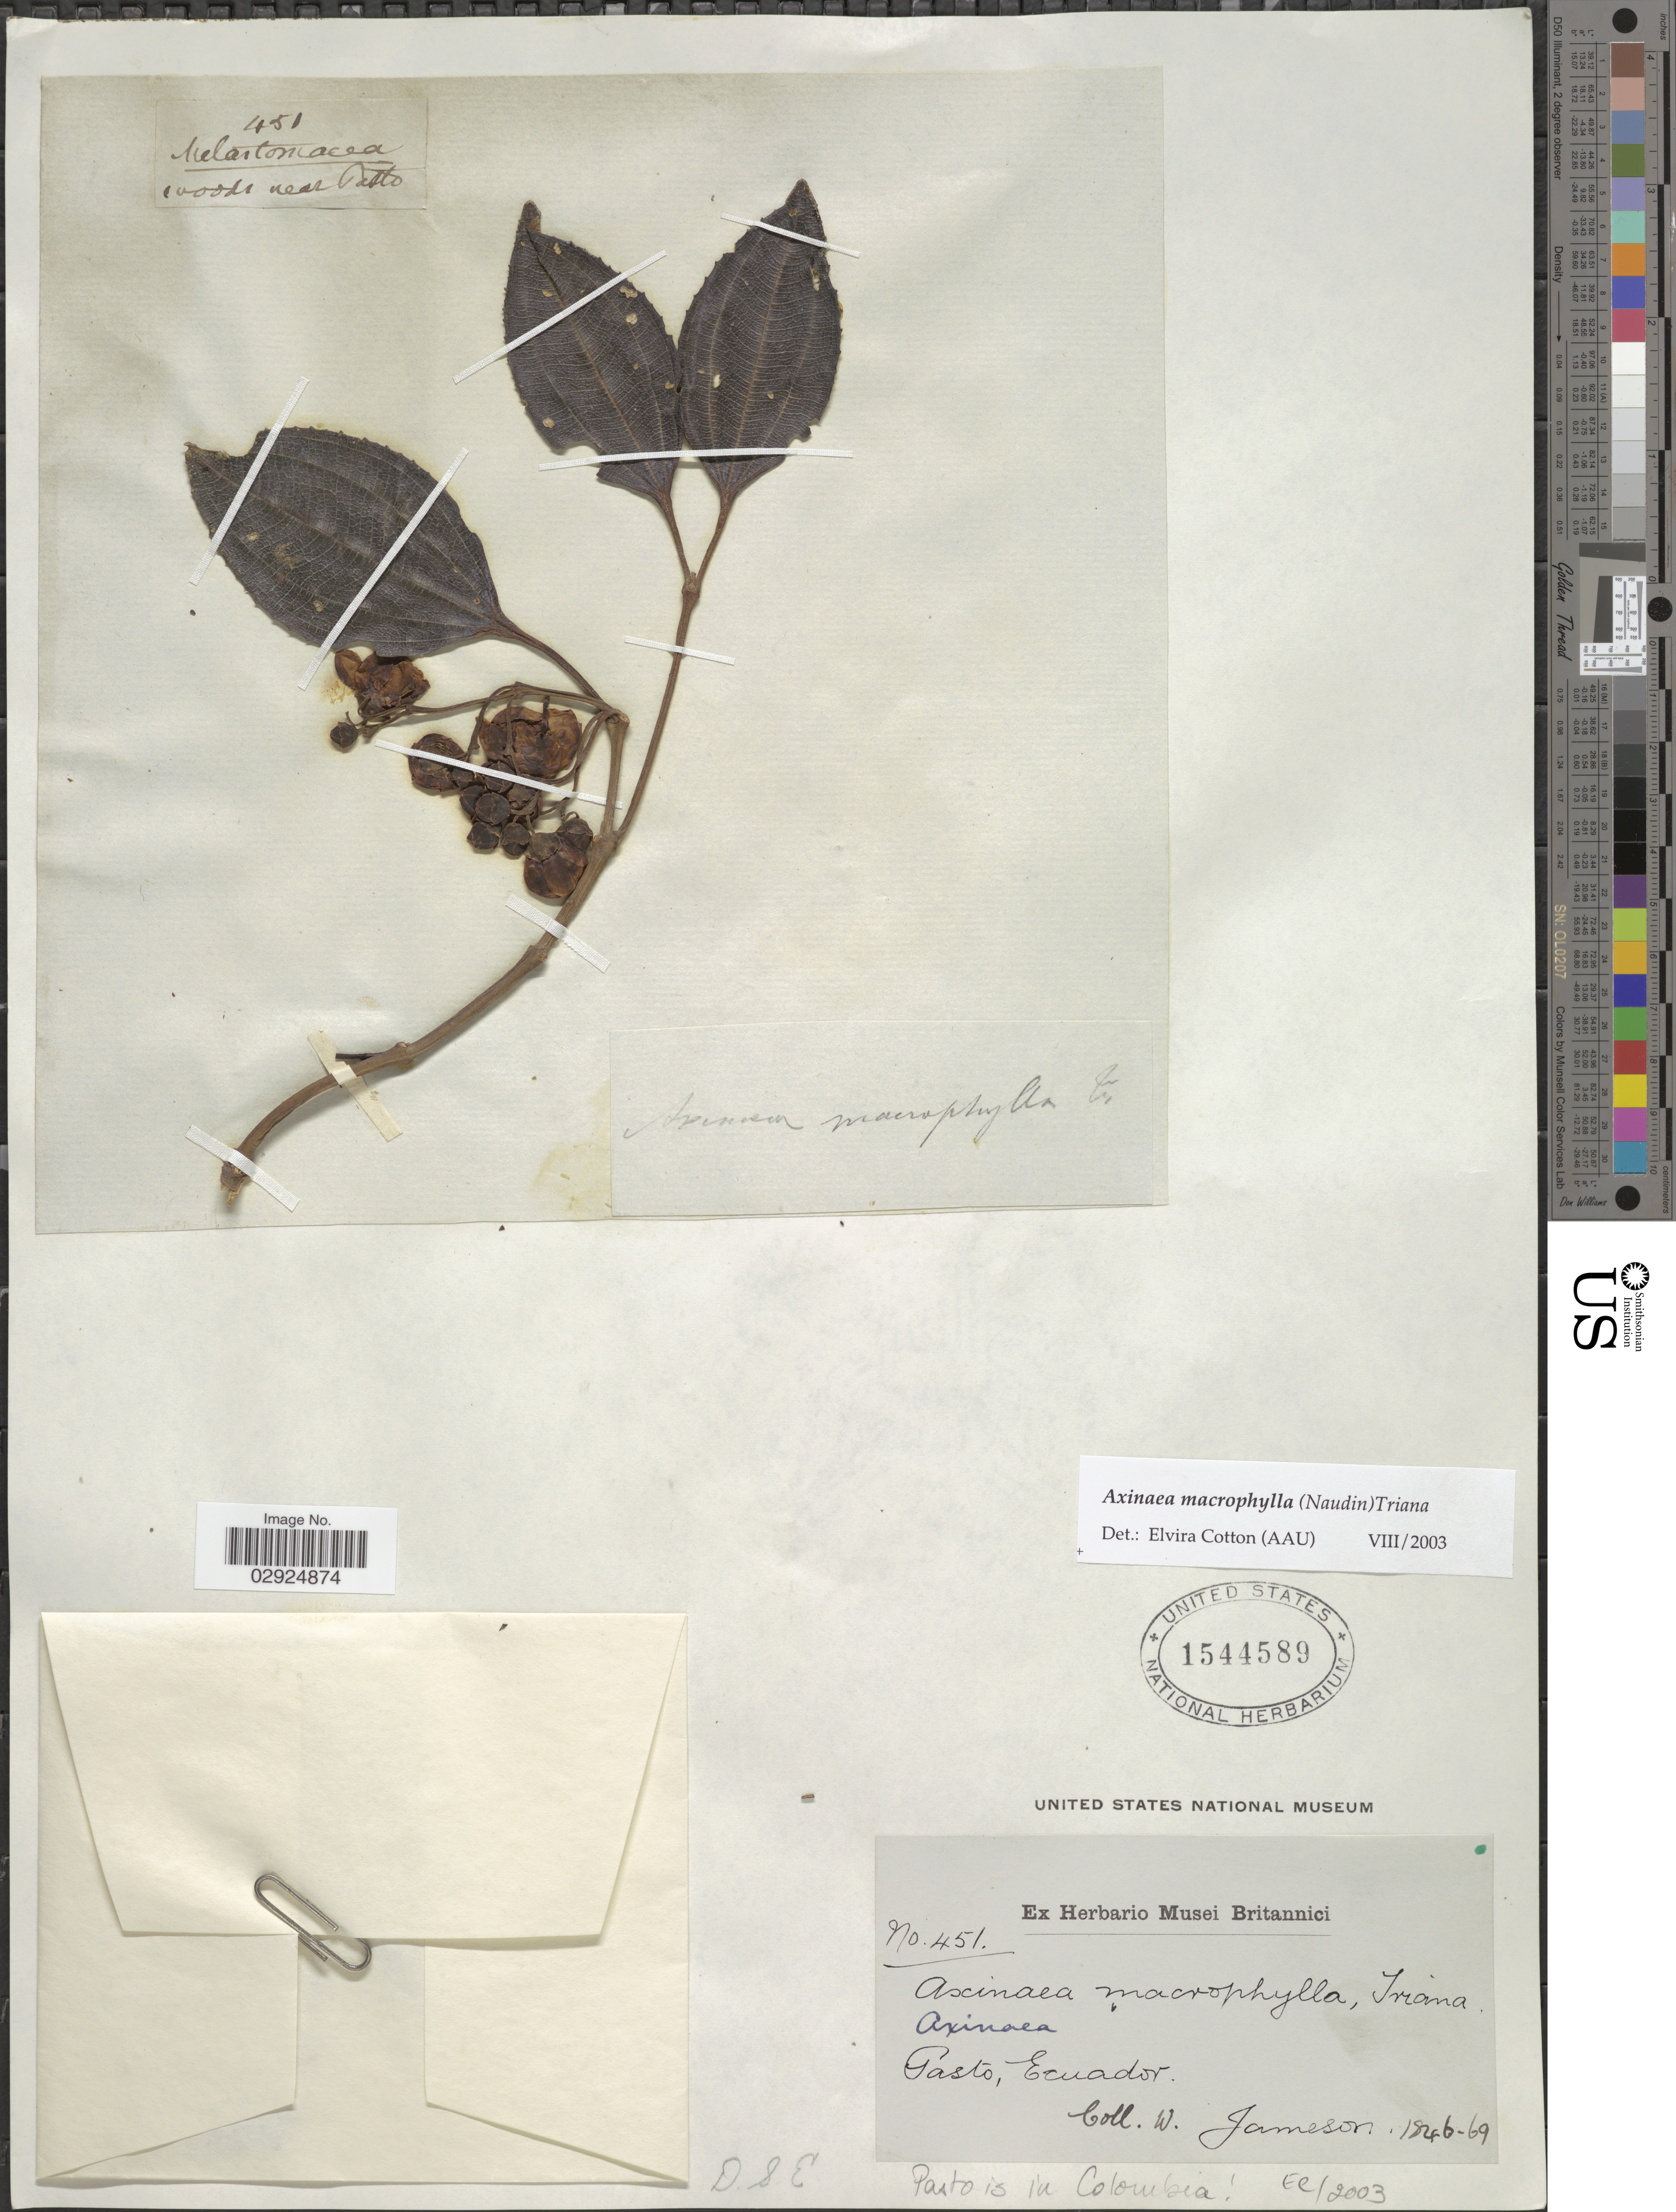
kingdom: Plantae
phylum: Tracheophyta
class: Magnoliopsida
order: Myrtales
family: Melastomataceae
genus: Axinaea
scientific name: Axinaea macrophylla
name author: (Naudin) Triana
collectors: W. Jameson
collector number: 451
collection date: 1846/1869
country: Ecuador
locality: Pasto.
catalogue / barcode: US 1544589